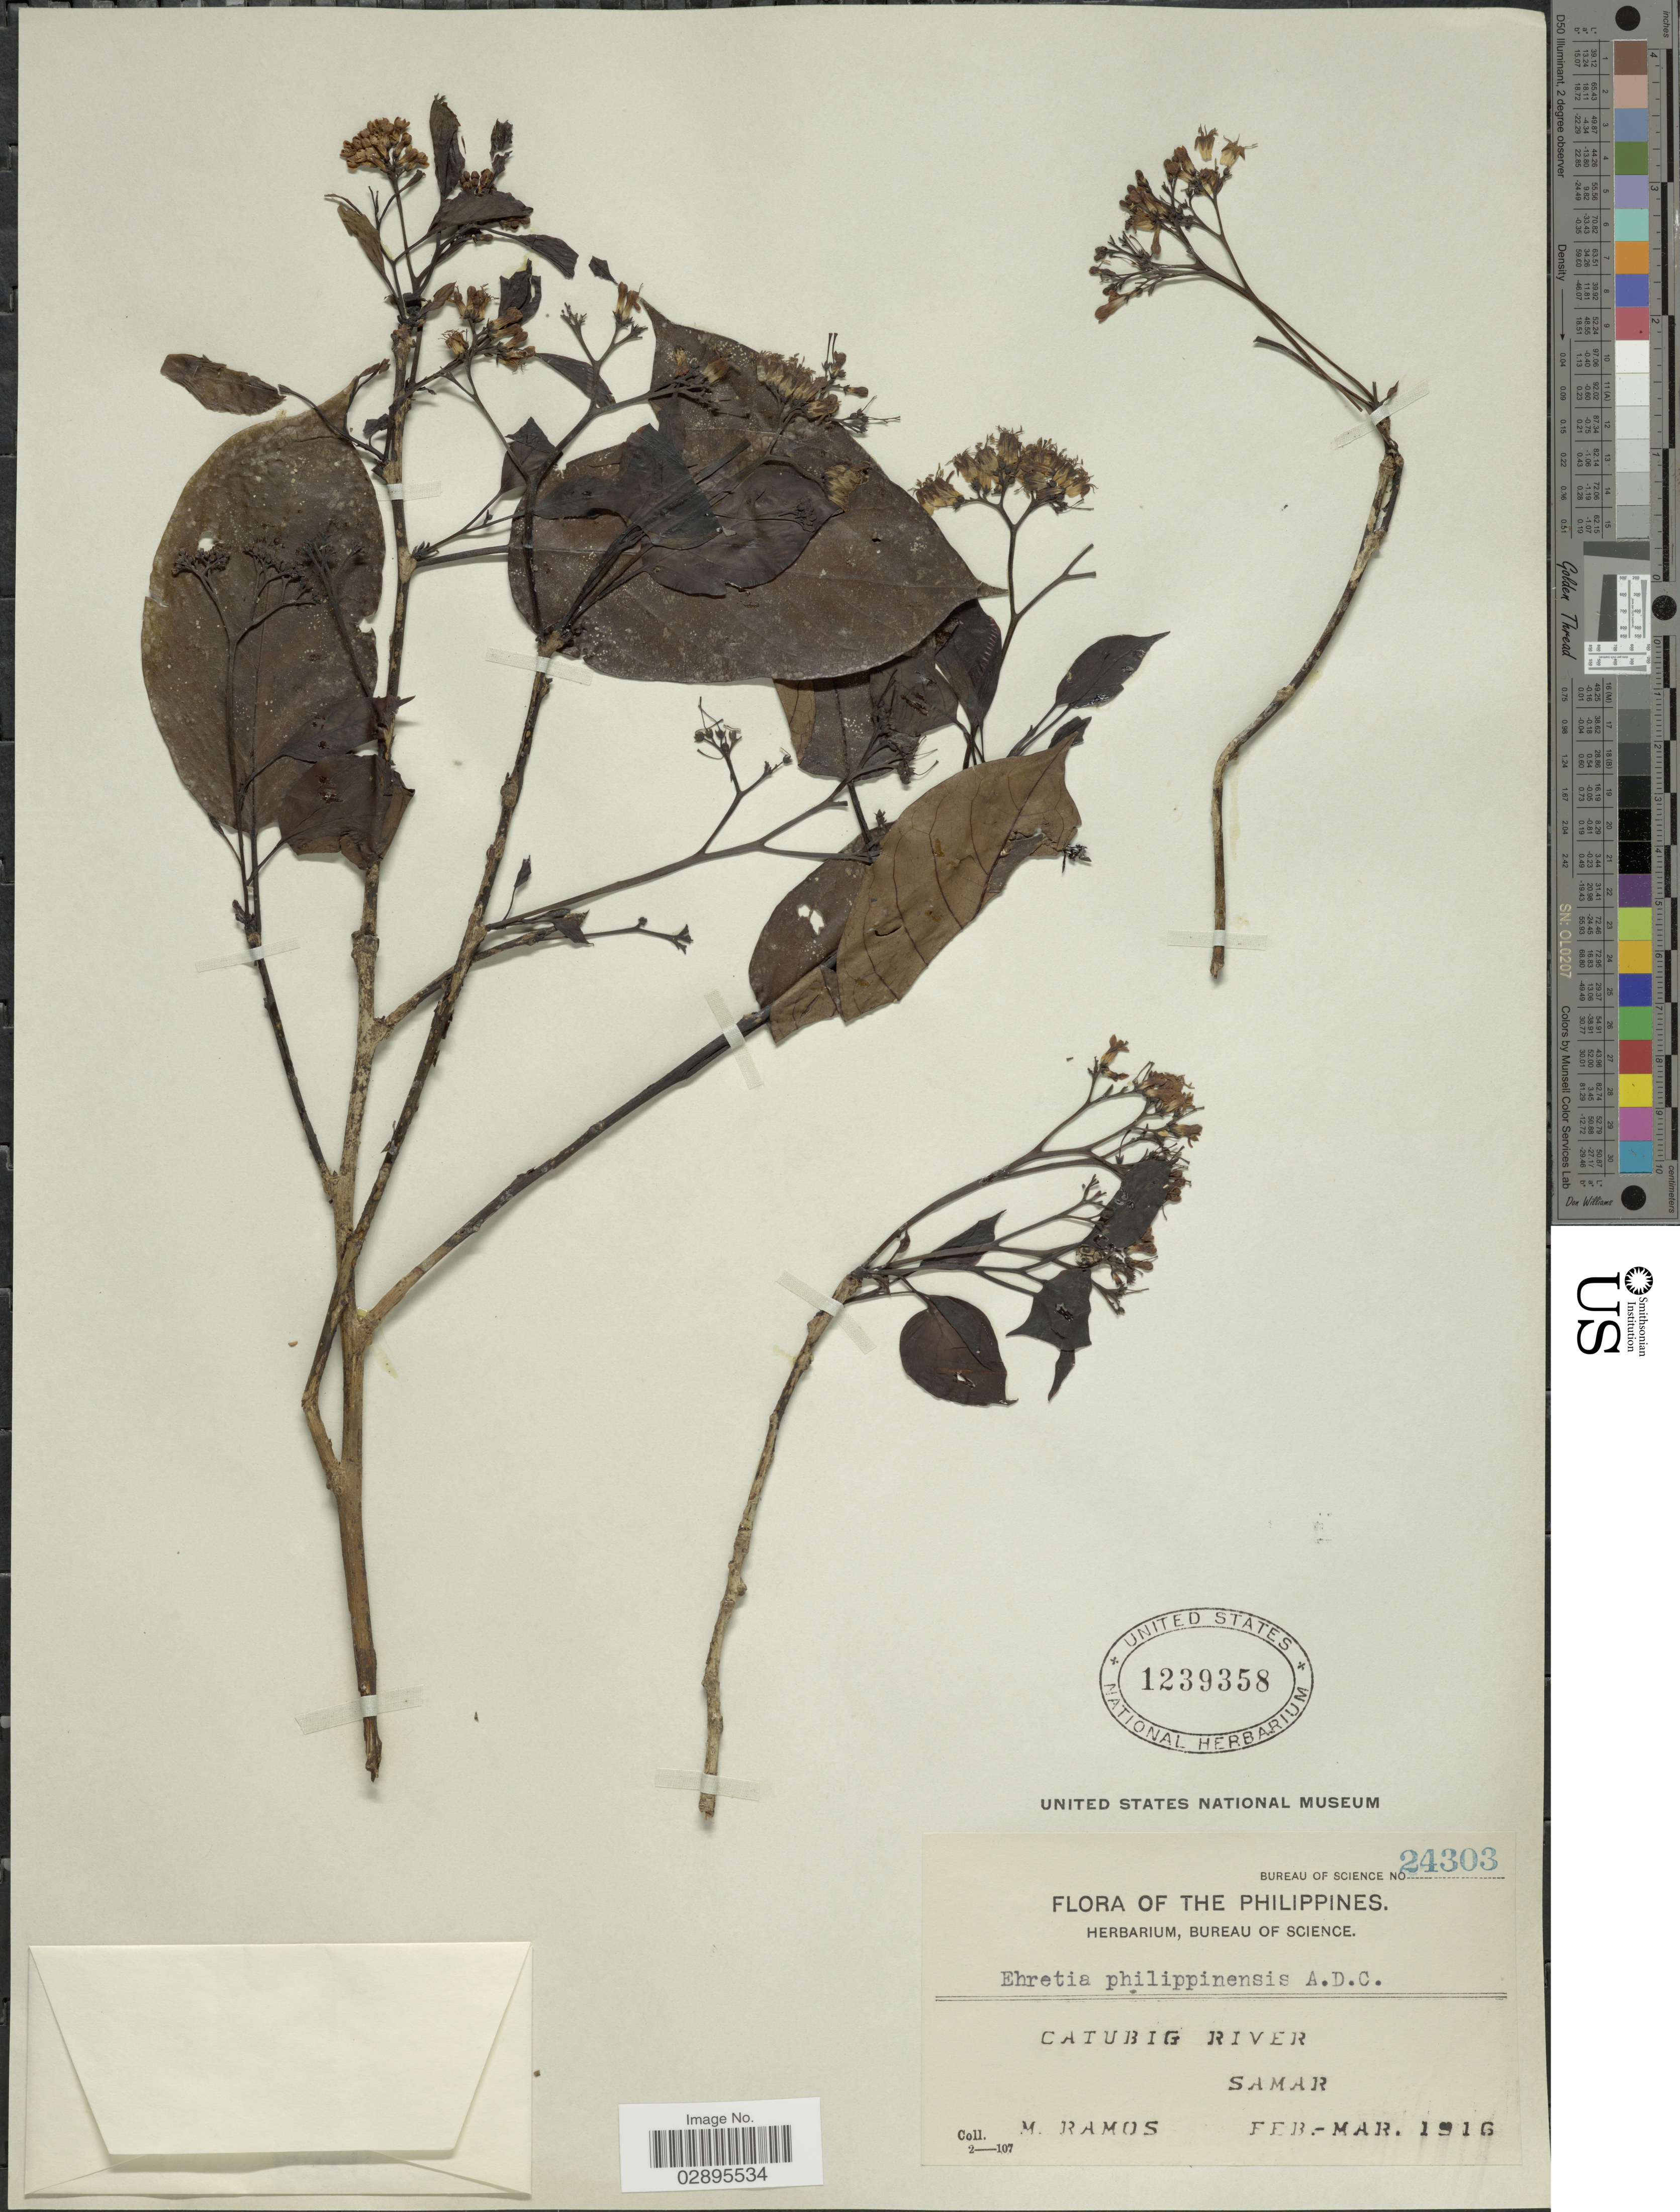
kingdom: Plantae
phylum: Tracheophyta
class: Magnoliopsida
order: Boraginales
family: Ehretiaceae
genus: Ehretia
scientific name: Ehretia philippinensis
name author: A. DC.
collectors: M. Ramos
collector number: Bureau of Science 24303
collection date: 1916-02/1916-03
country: Philippines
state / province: Eastern Visayas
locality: Catubig River, Samar.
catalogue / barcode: US 1239358